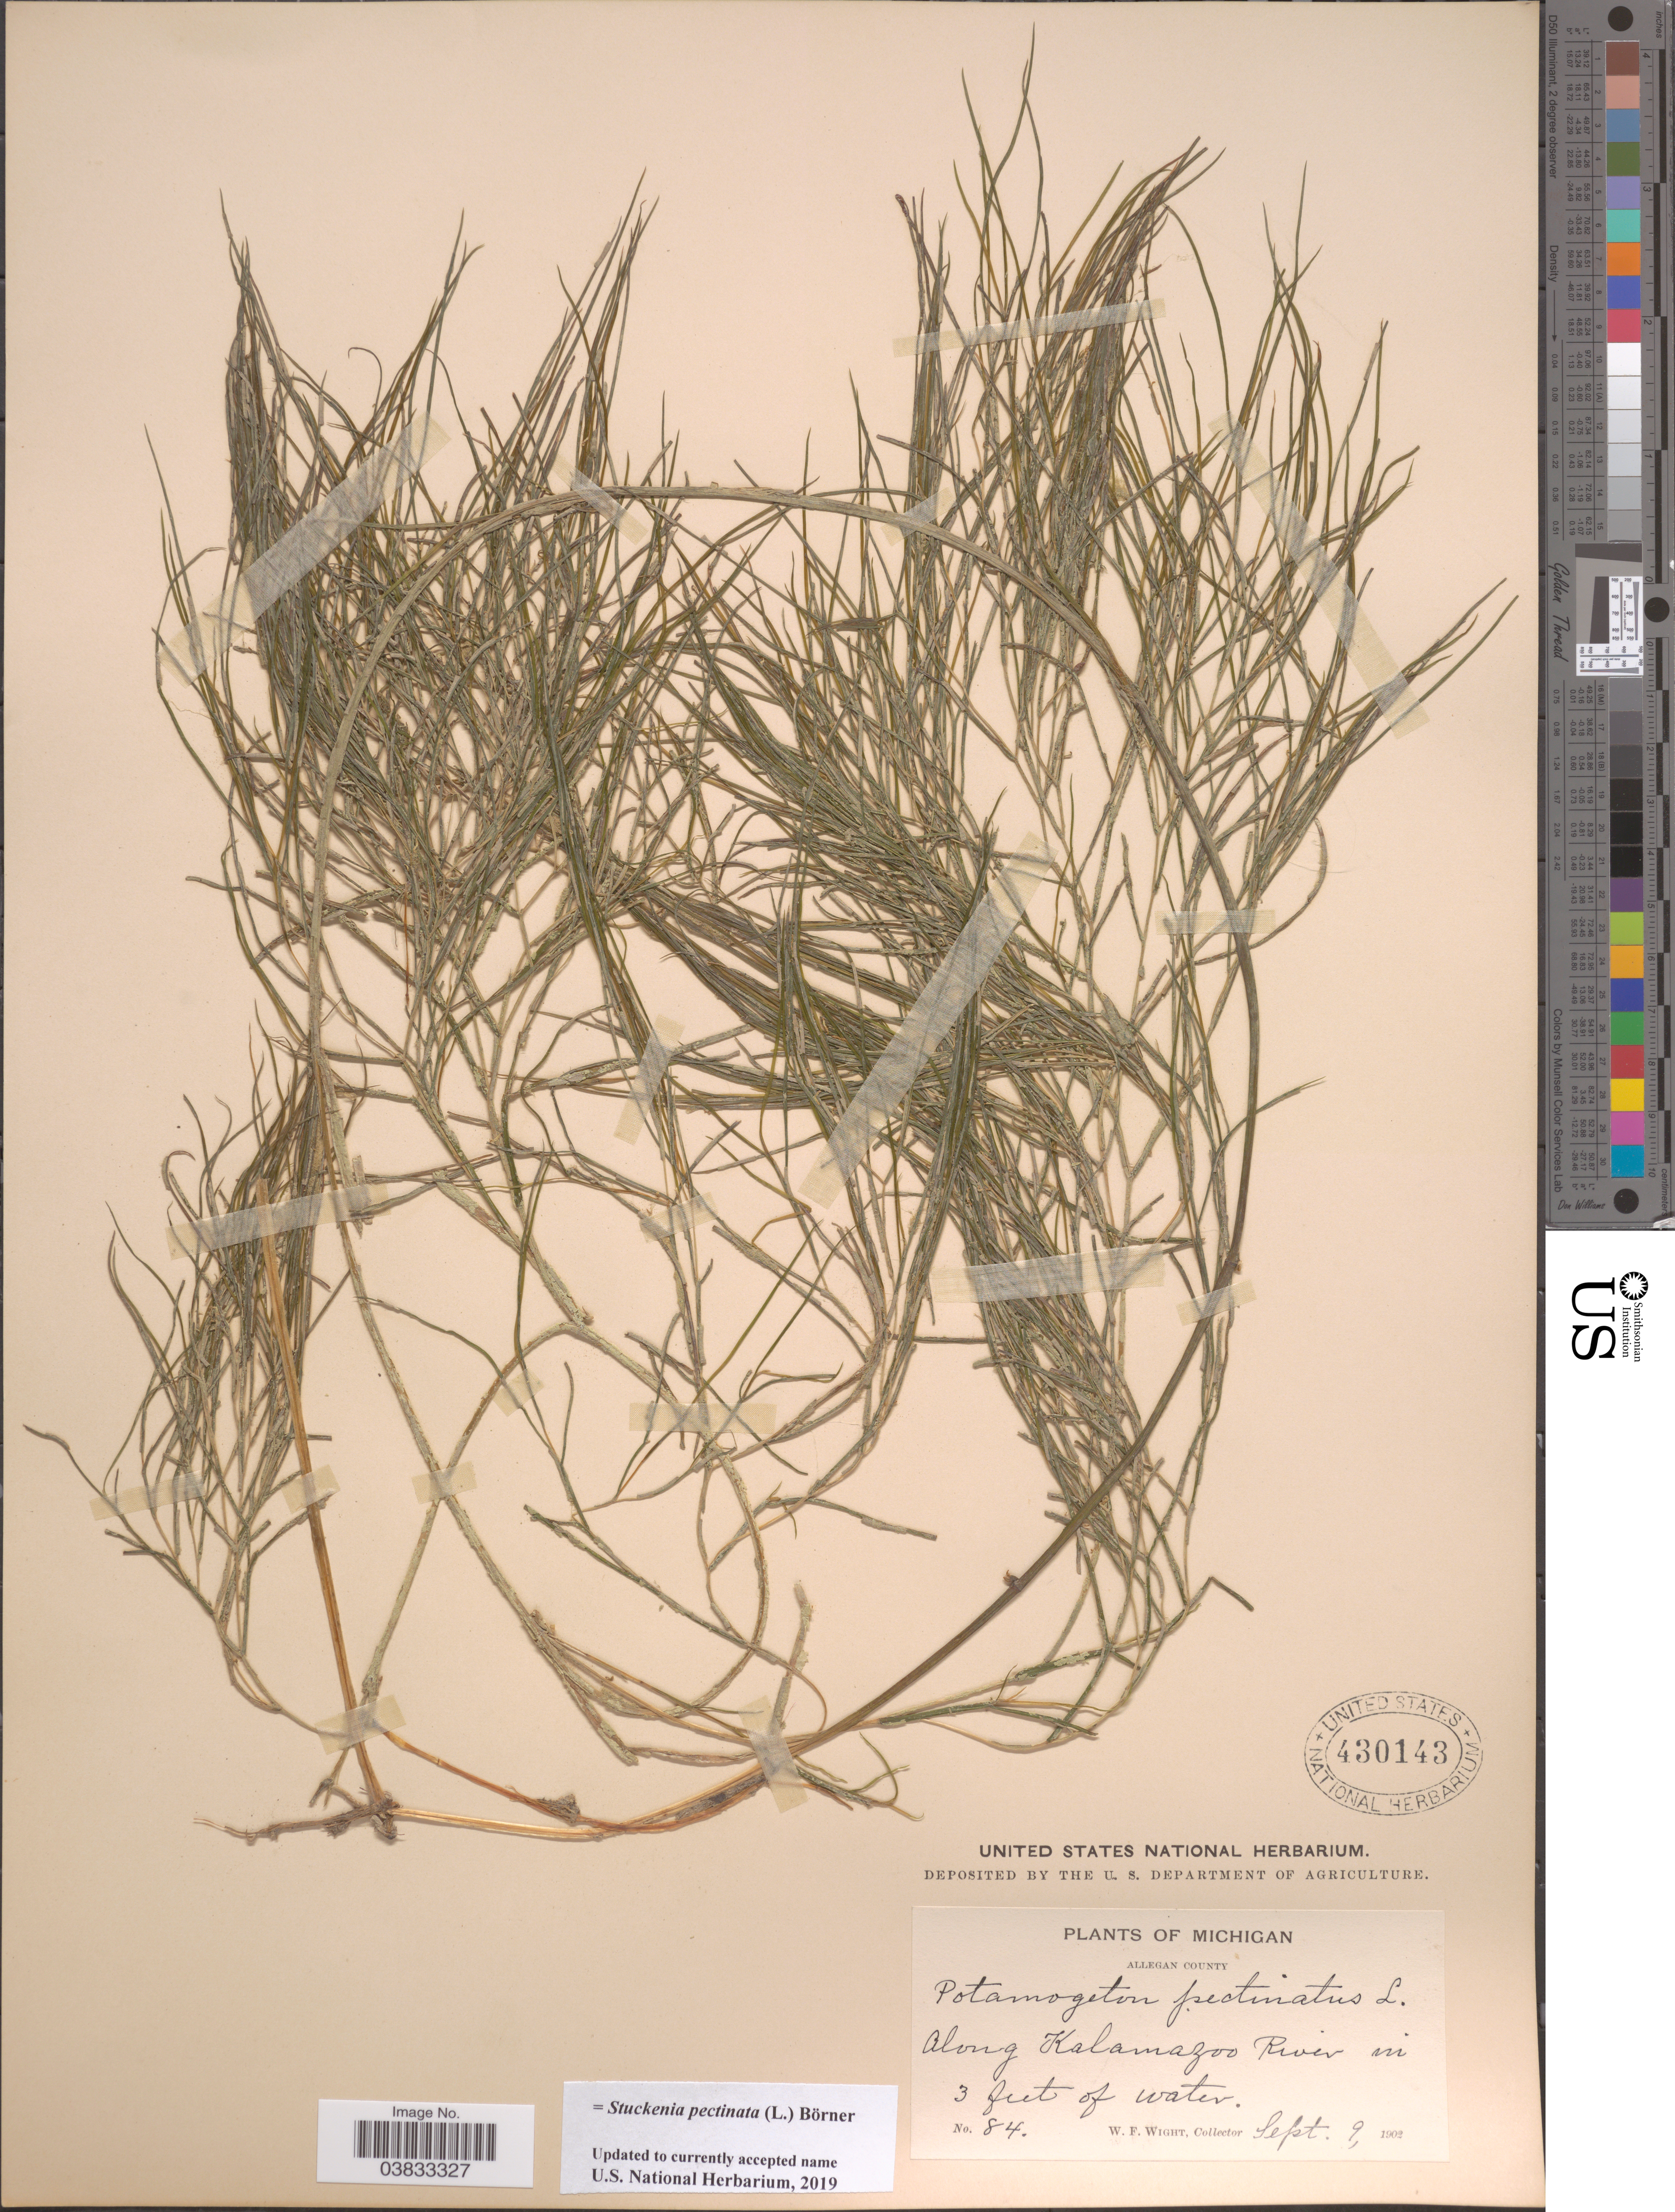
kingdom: Plantae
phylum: Tracheophyta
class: Liliopsida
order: Alismatales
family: Potamogetonaceae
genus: Stuckenia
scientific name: Stuckenia pectinata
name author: (L.) Börner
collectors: W. Wight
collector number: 84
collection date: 1902-09-09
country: United States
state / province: Michigan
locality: Allegan County. Along Kalamazoo River.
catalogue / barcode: US 430143